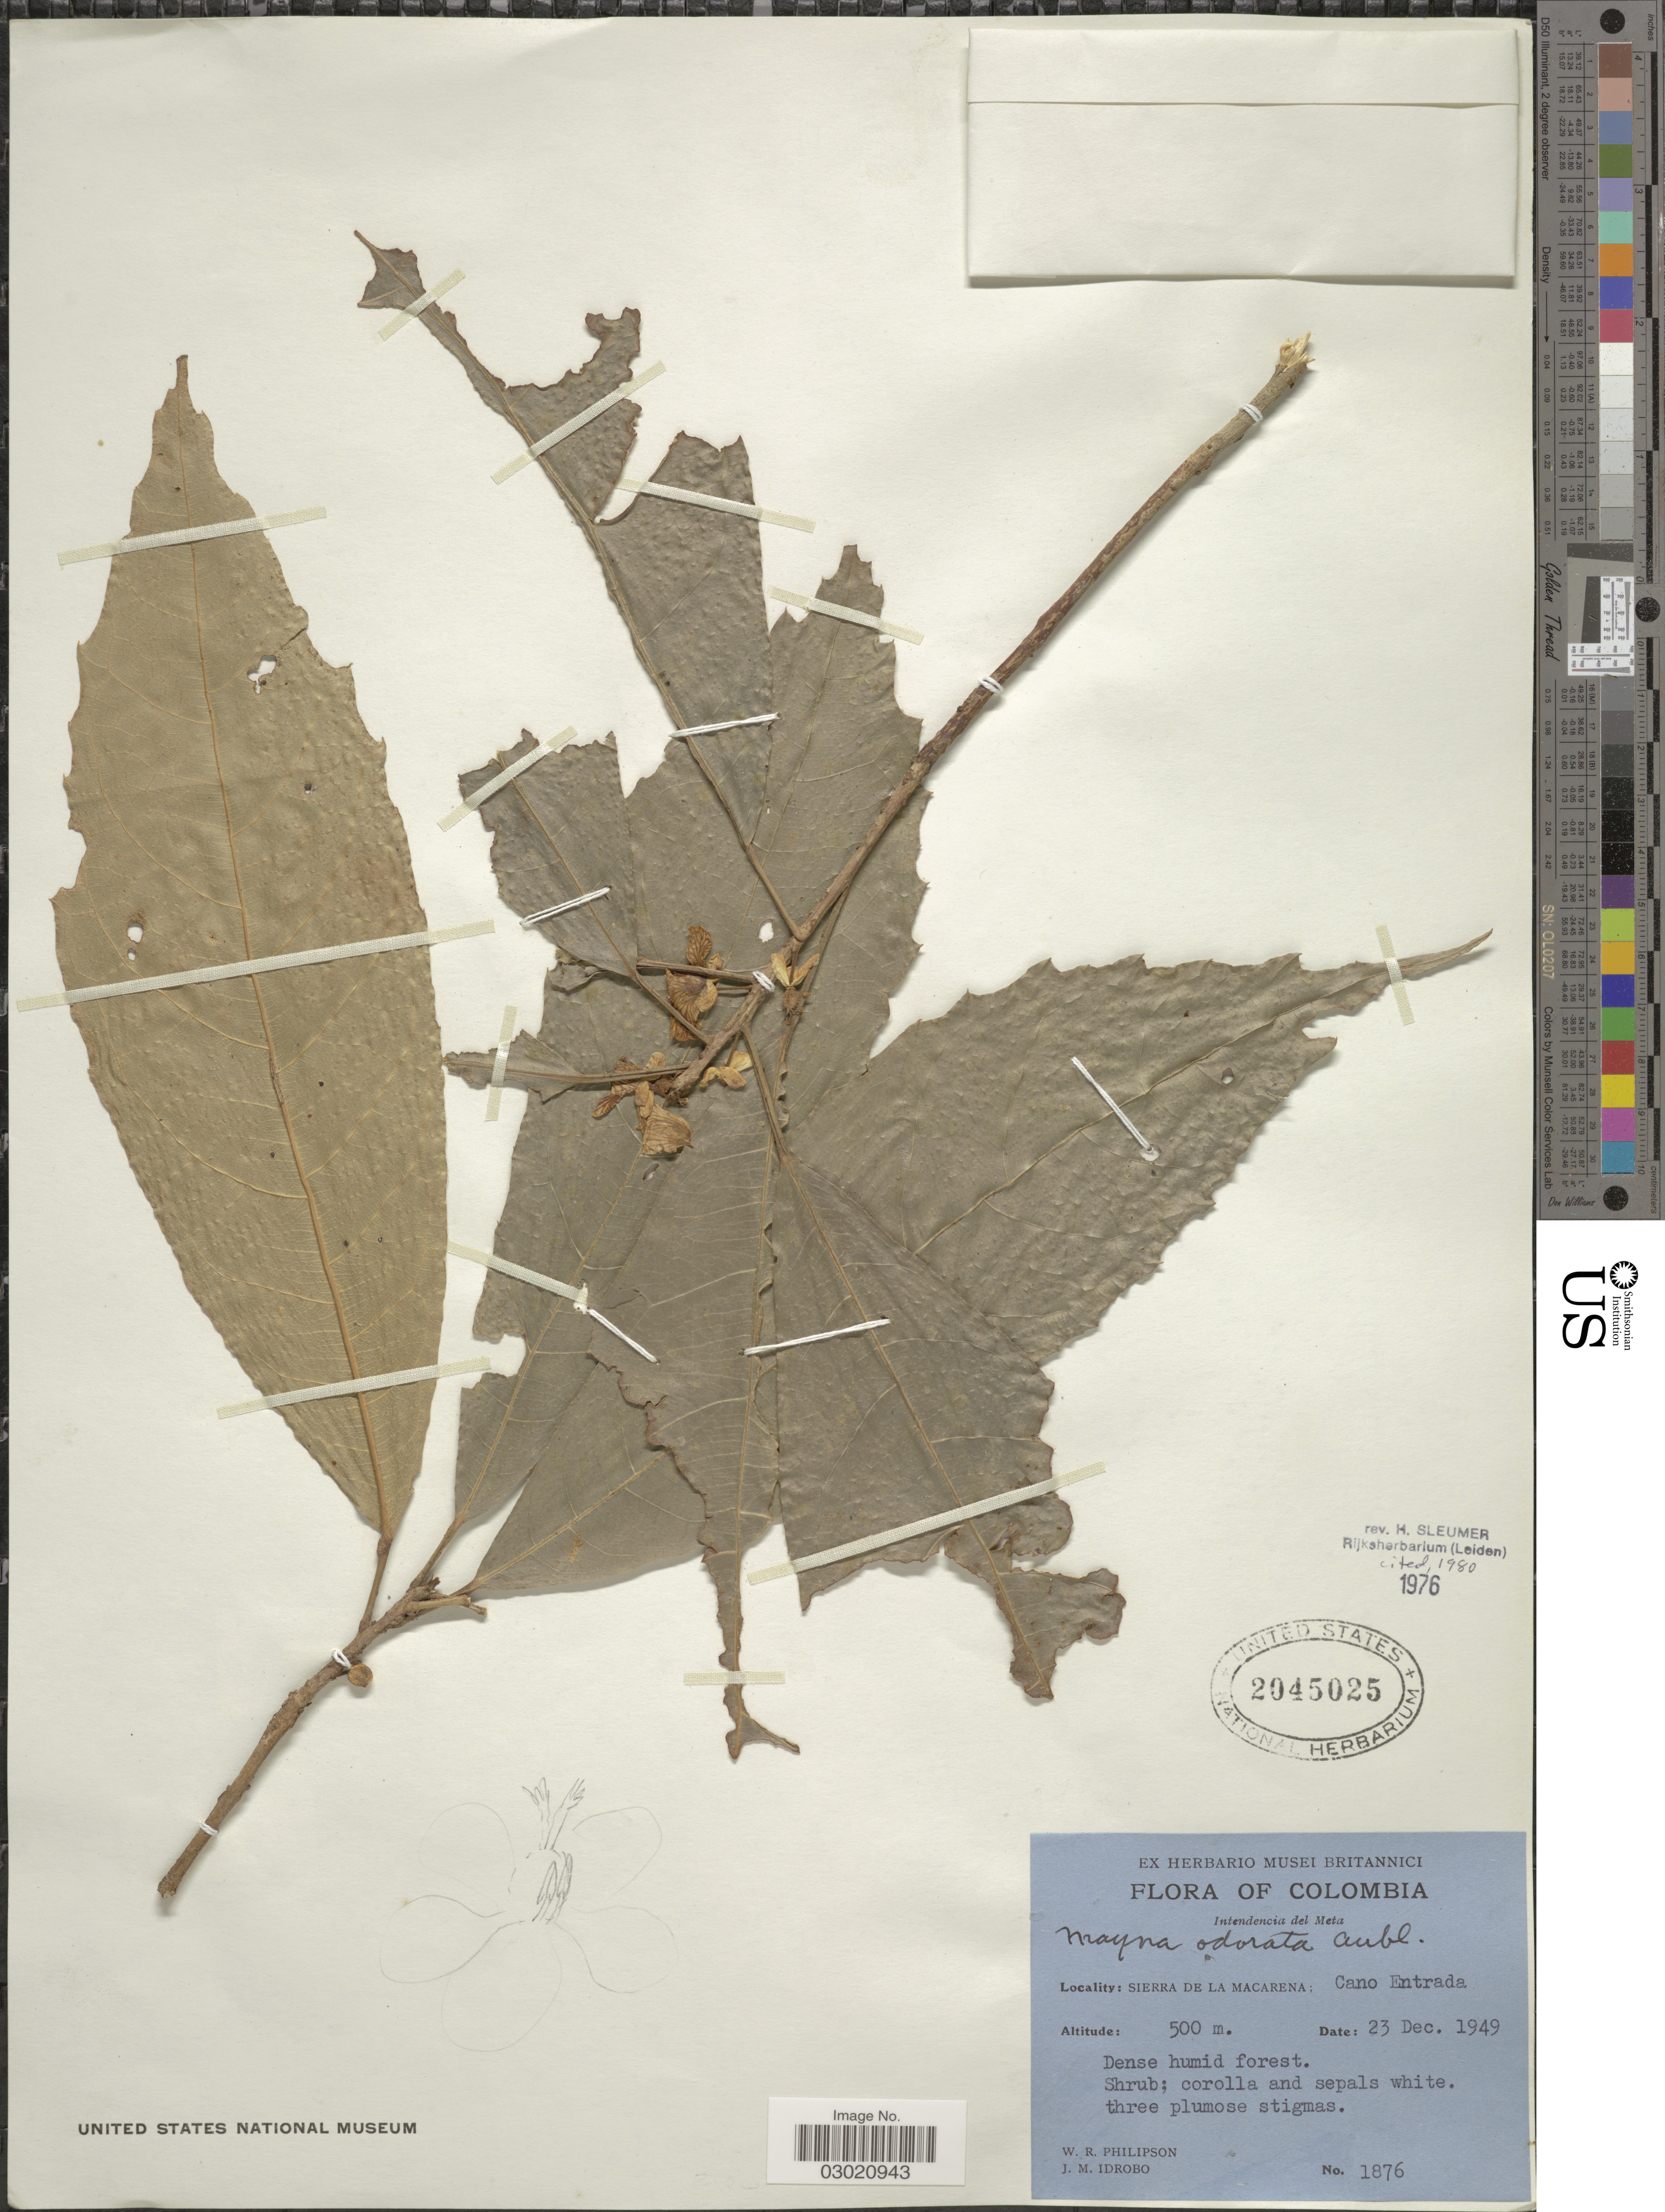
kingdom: Plantae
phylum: Tracheophyta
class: Magnoliopsida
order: Malpighiales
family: Achariaceae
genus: Mayna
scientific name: Mayna odorata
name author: Aubl.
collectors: W. R. Philipson & J. M. Idrobo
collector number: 1876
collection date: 1949-12-23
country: Colombia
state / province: Meta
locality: Intendencia del Meta. Sierra de la Macarena; Cano Entrada.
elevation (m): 500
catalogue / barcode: US 2045025